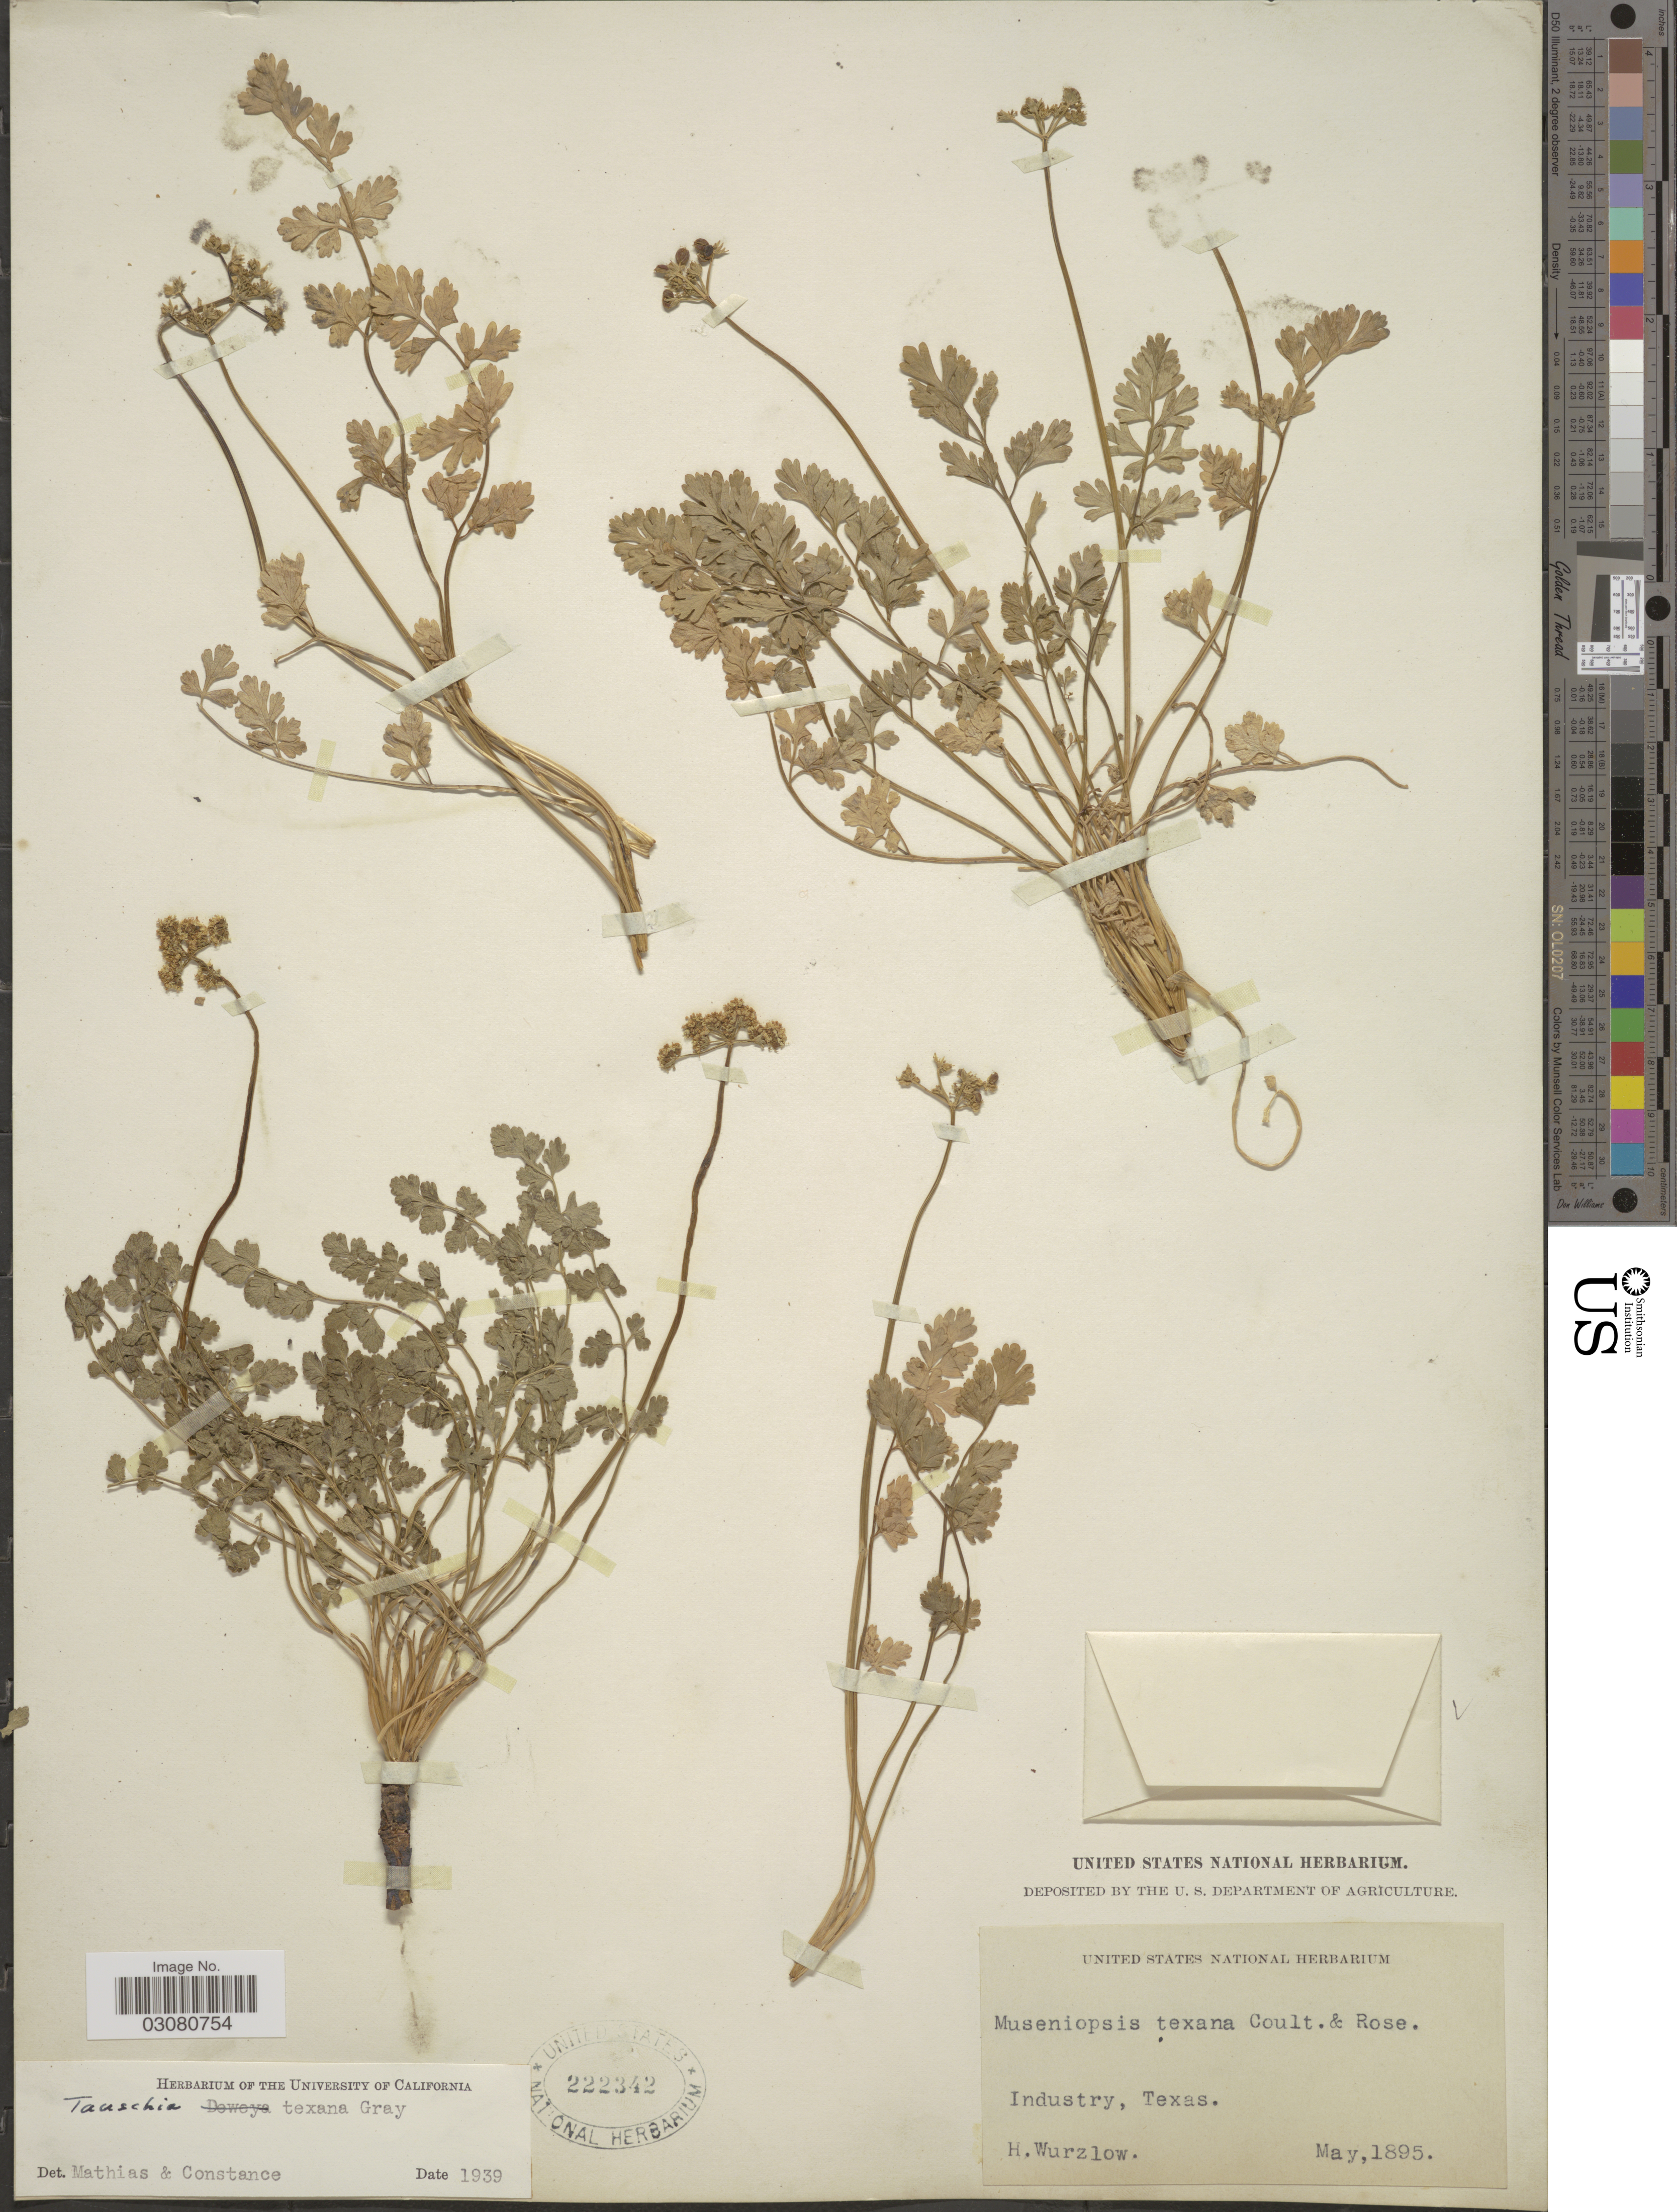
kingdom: Plantae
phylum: Tracheophyta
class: Magnoliopsida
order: Apiales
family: Apiaceae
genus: Tauschia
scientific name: Tauschia texana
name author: A. Gray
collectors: H. Wurzlow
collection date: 1895-05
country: United States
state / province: Texas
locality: Industry.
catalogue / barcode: US 222342